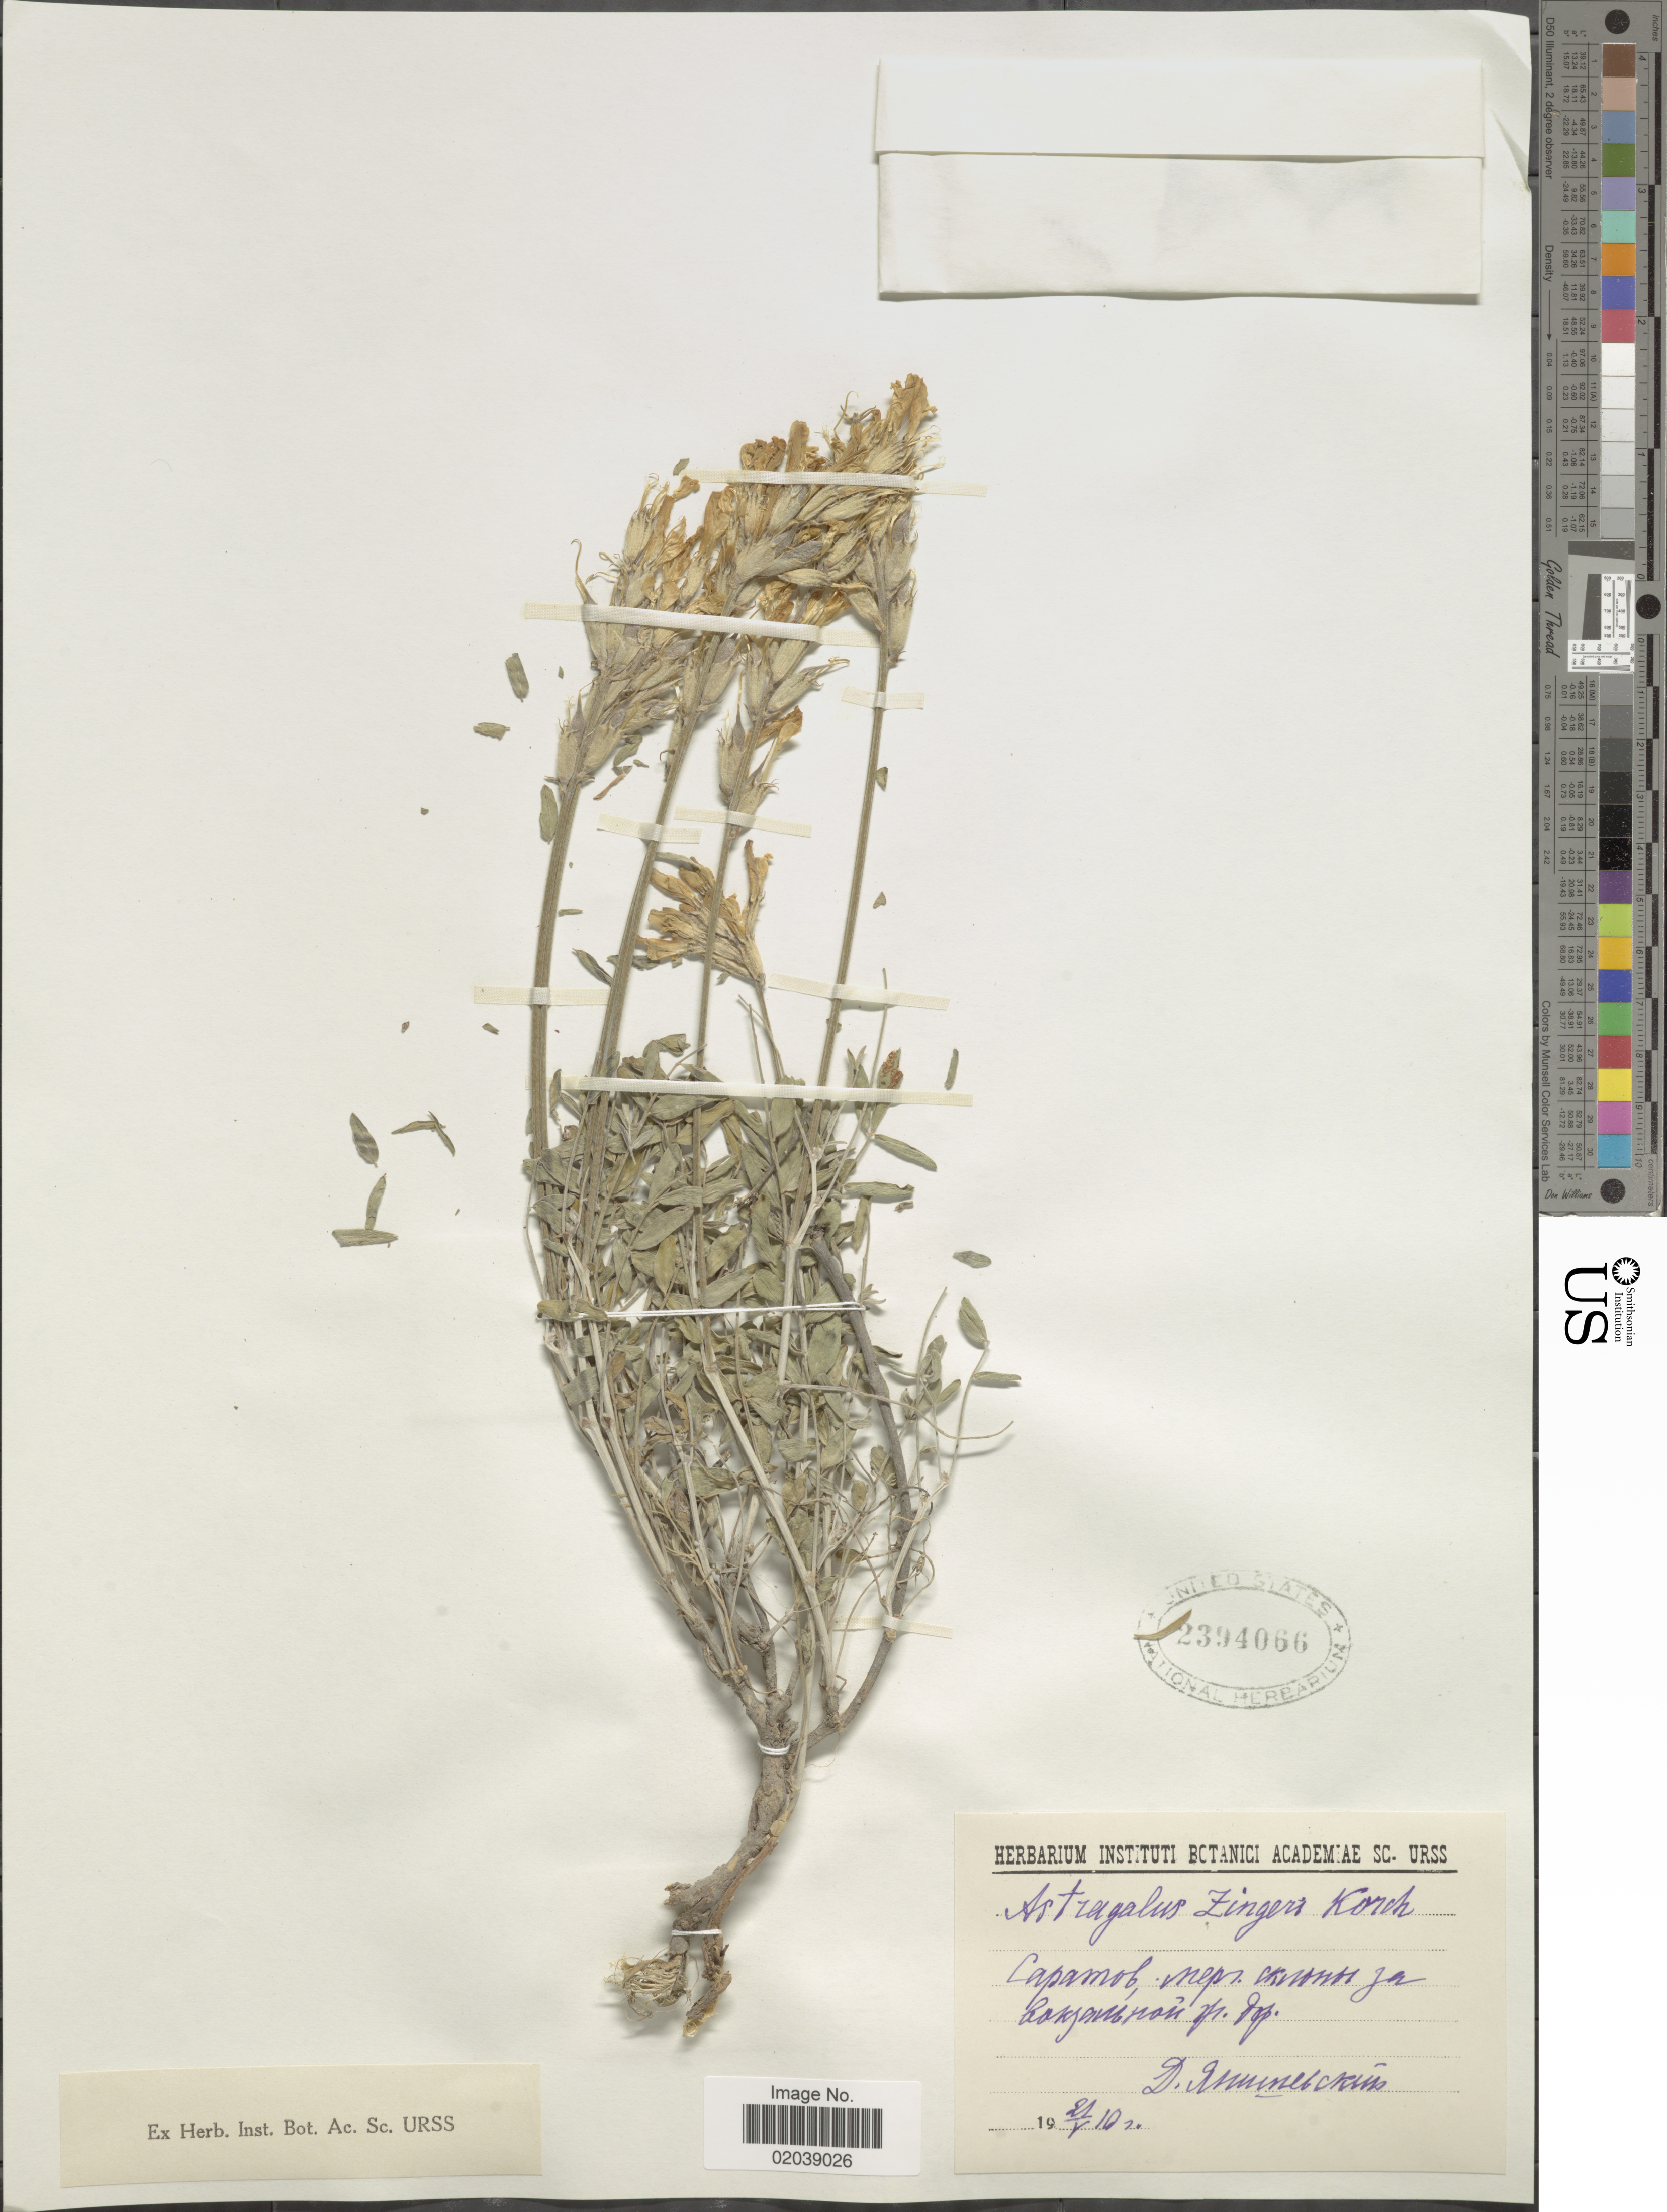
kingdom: Plantae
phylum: Tracheophyta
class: Magnoliopsida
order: Fabales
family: Fabaceae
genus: Astragalus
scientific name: Astragalus zingeri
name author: Korzchinsky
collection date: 1910-05-21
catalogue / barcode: US 2394066